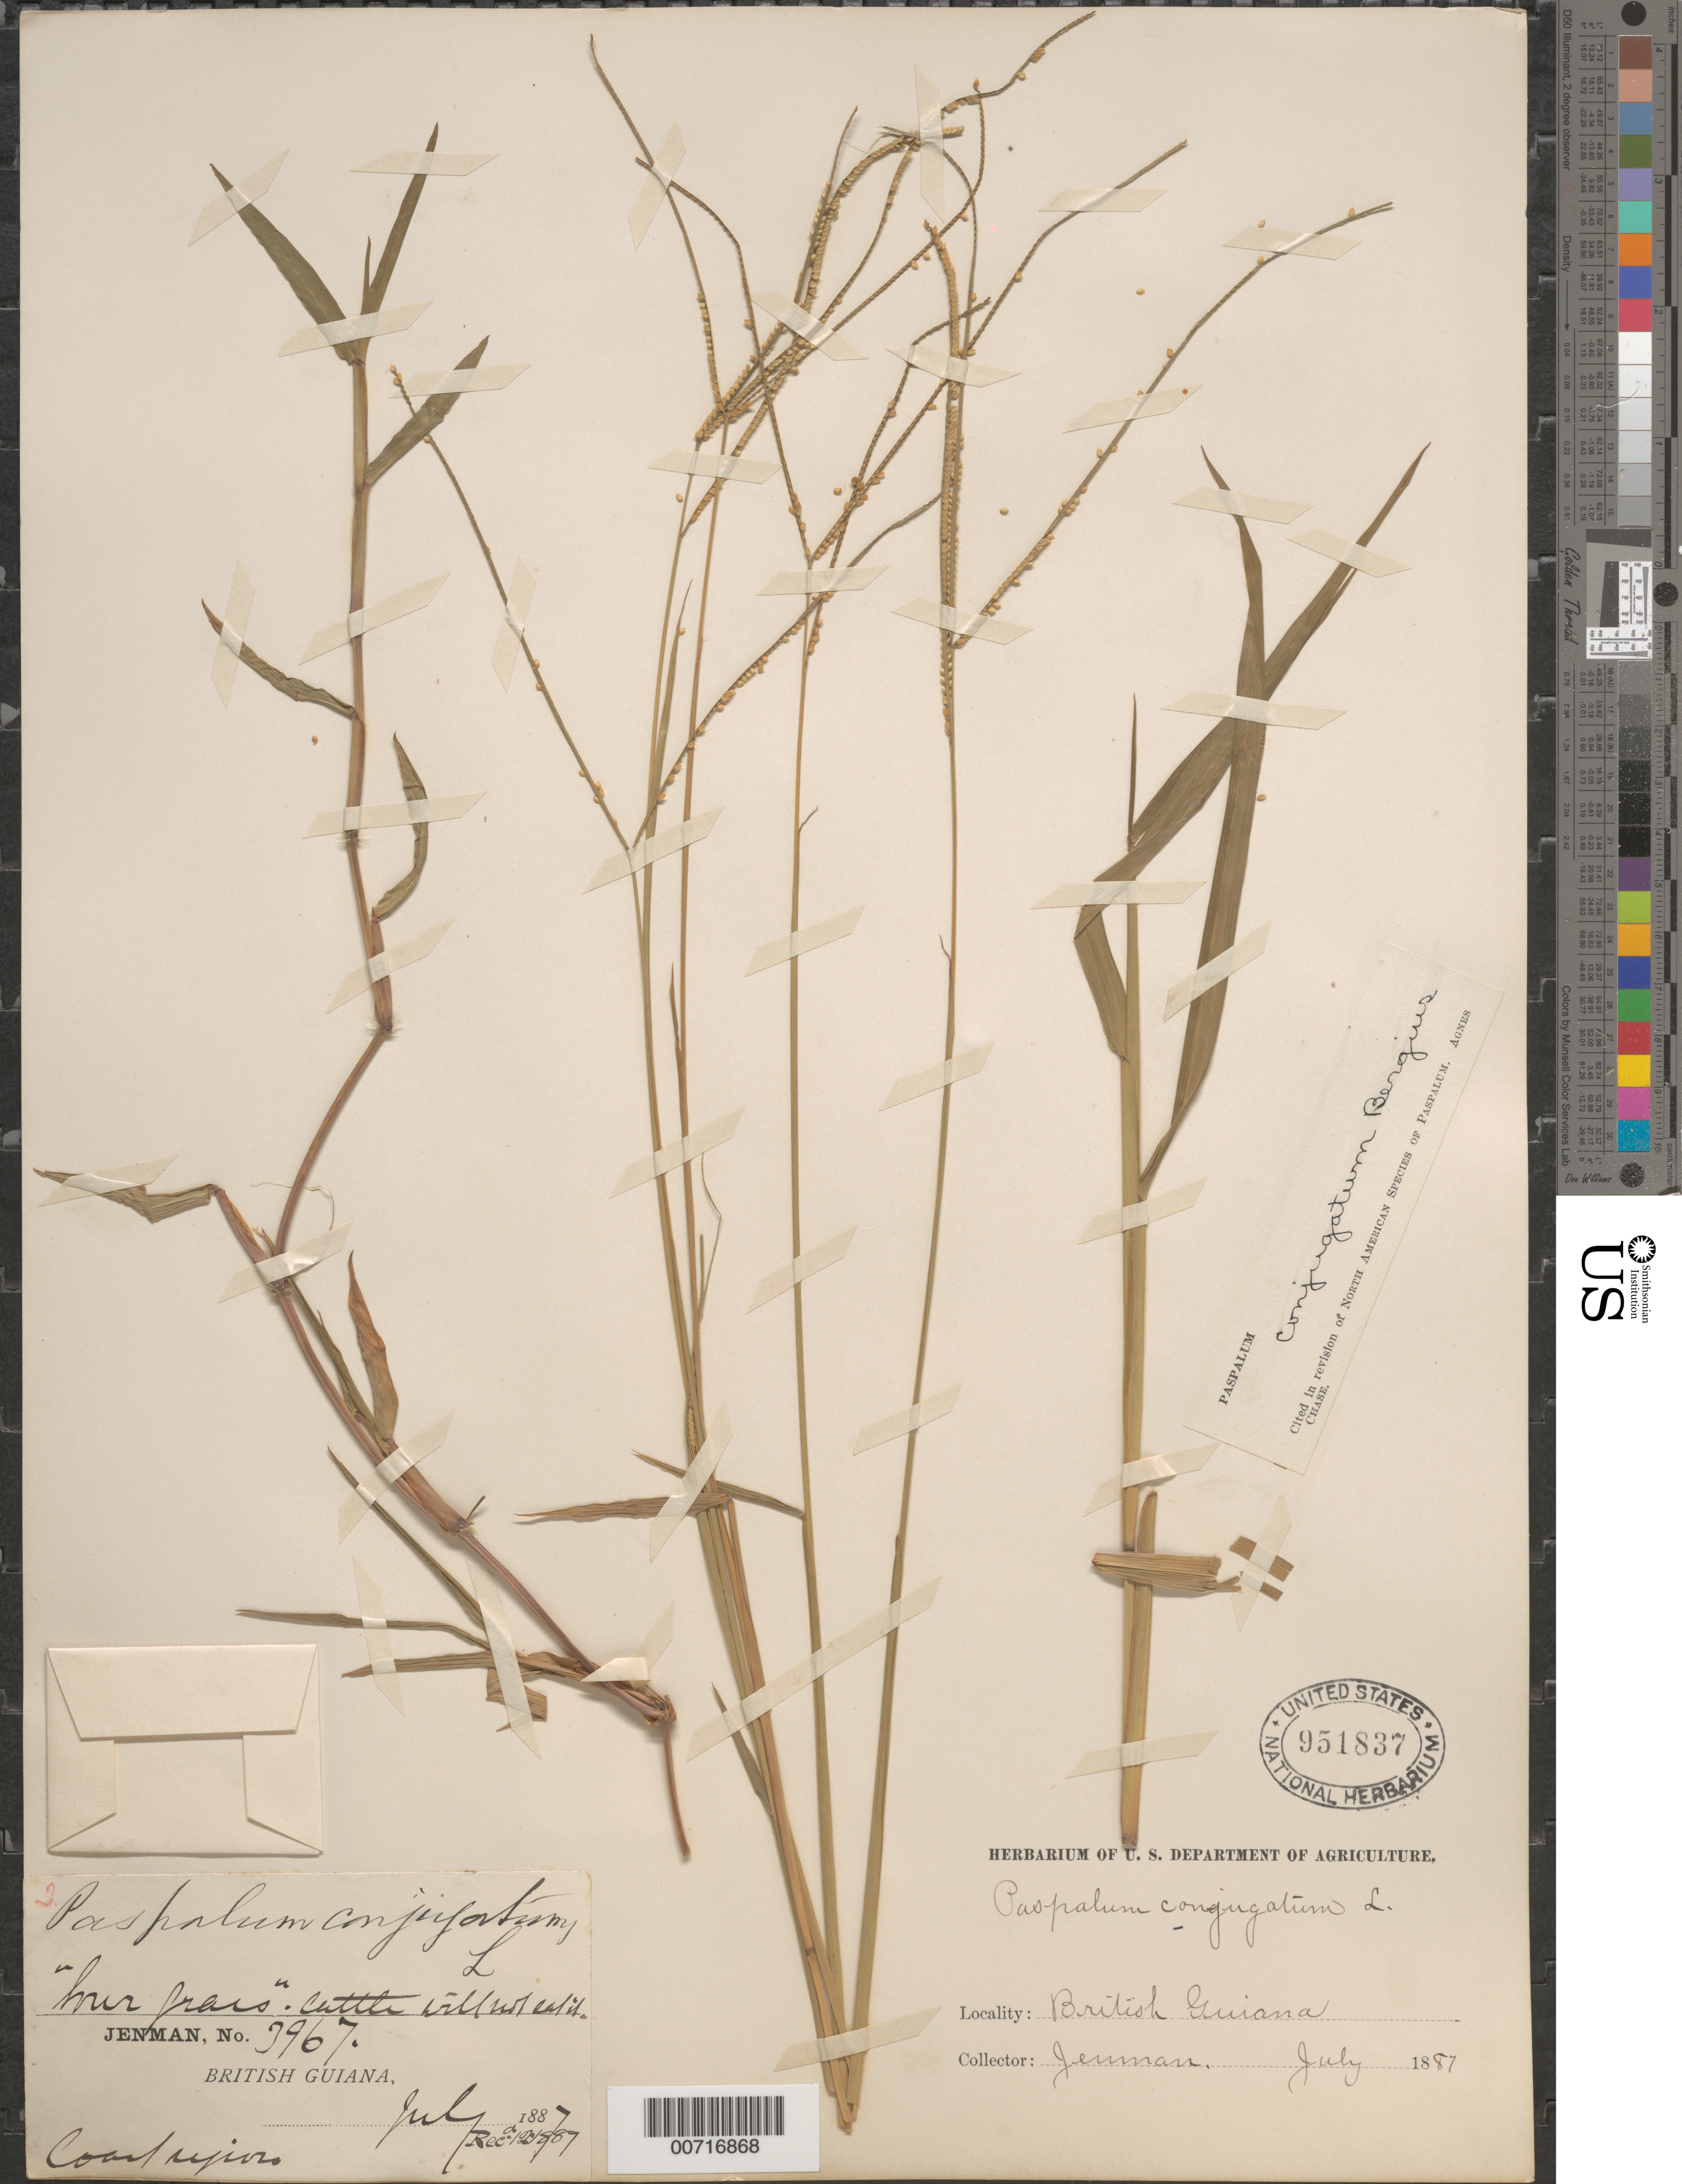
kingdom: Plantae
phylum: Tracheophyta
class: Liliopsida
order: Poales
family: Poaceae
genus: Paspalum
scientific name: Paspalum conjugatum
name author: P.J. Bergius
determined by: Chase, [M.] Agnes, (US)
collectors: G. S. Jenman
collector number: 3967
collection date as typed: July 1887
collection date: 1887-07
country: Guyana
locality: Coast Region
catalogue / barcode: US 951837